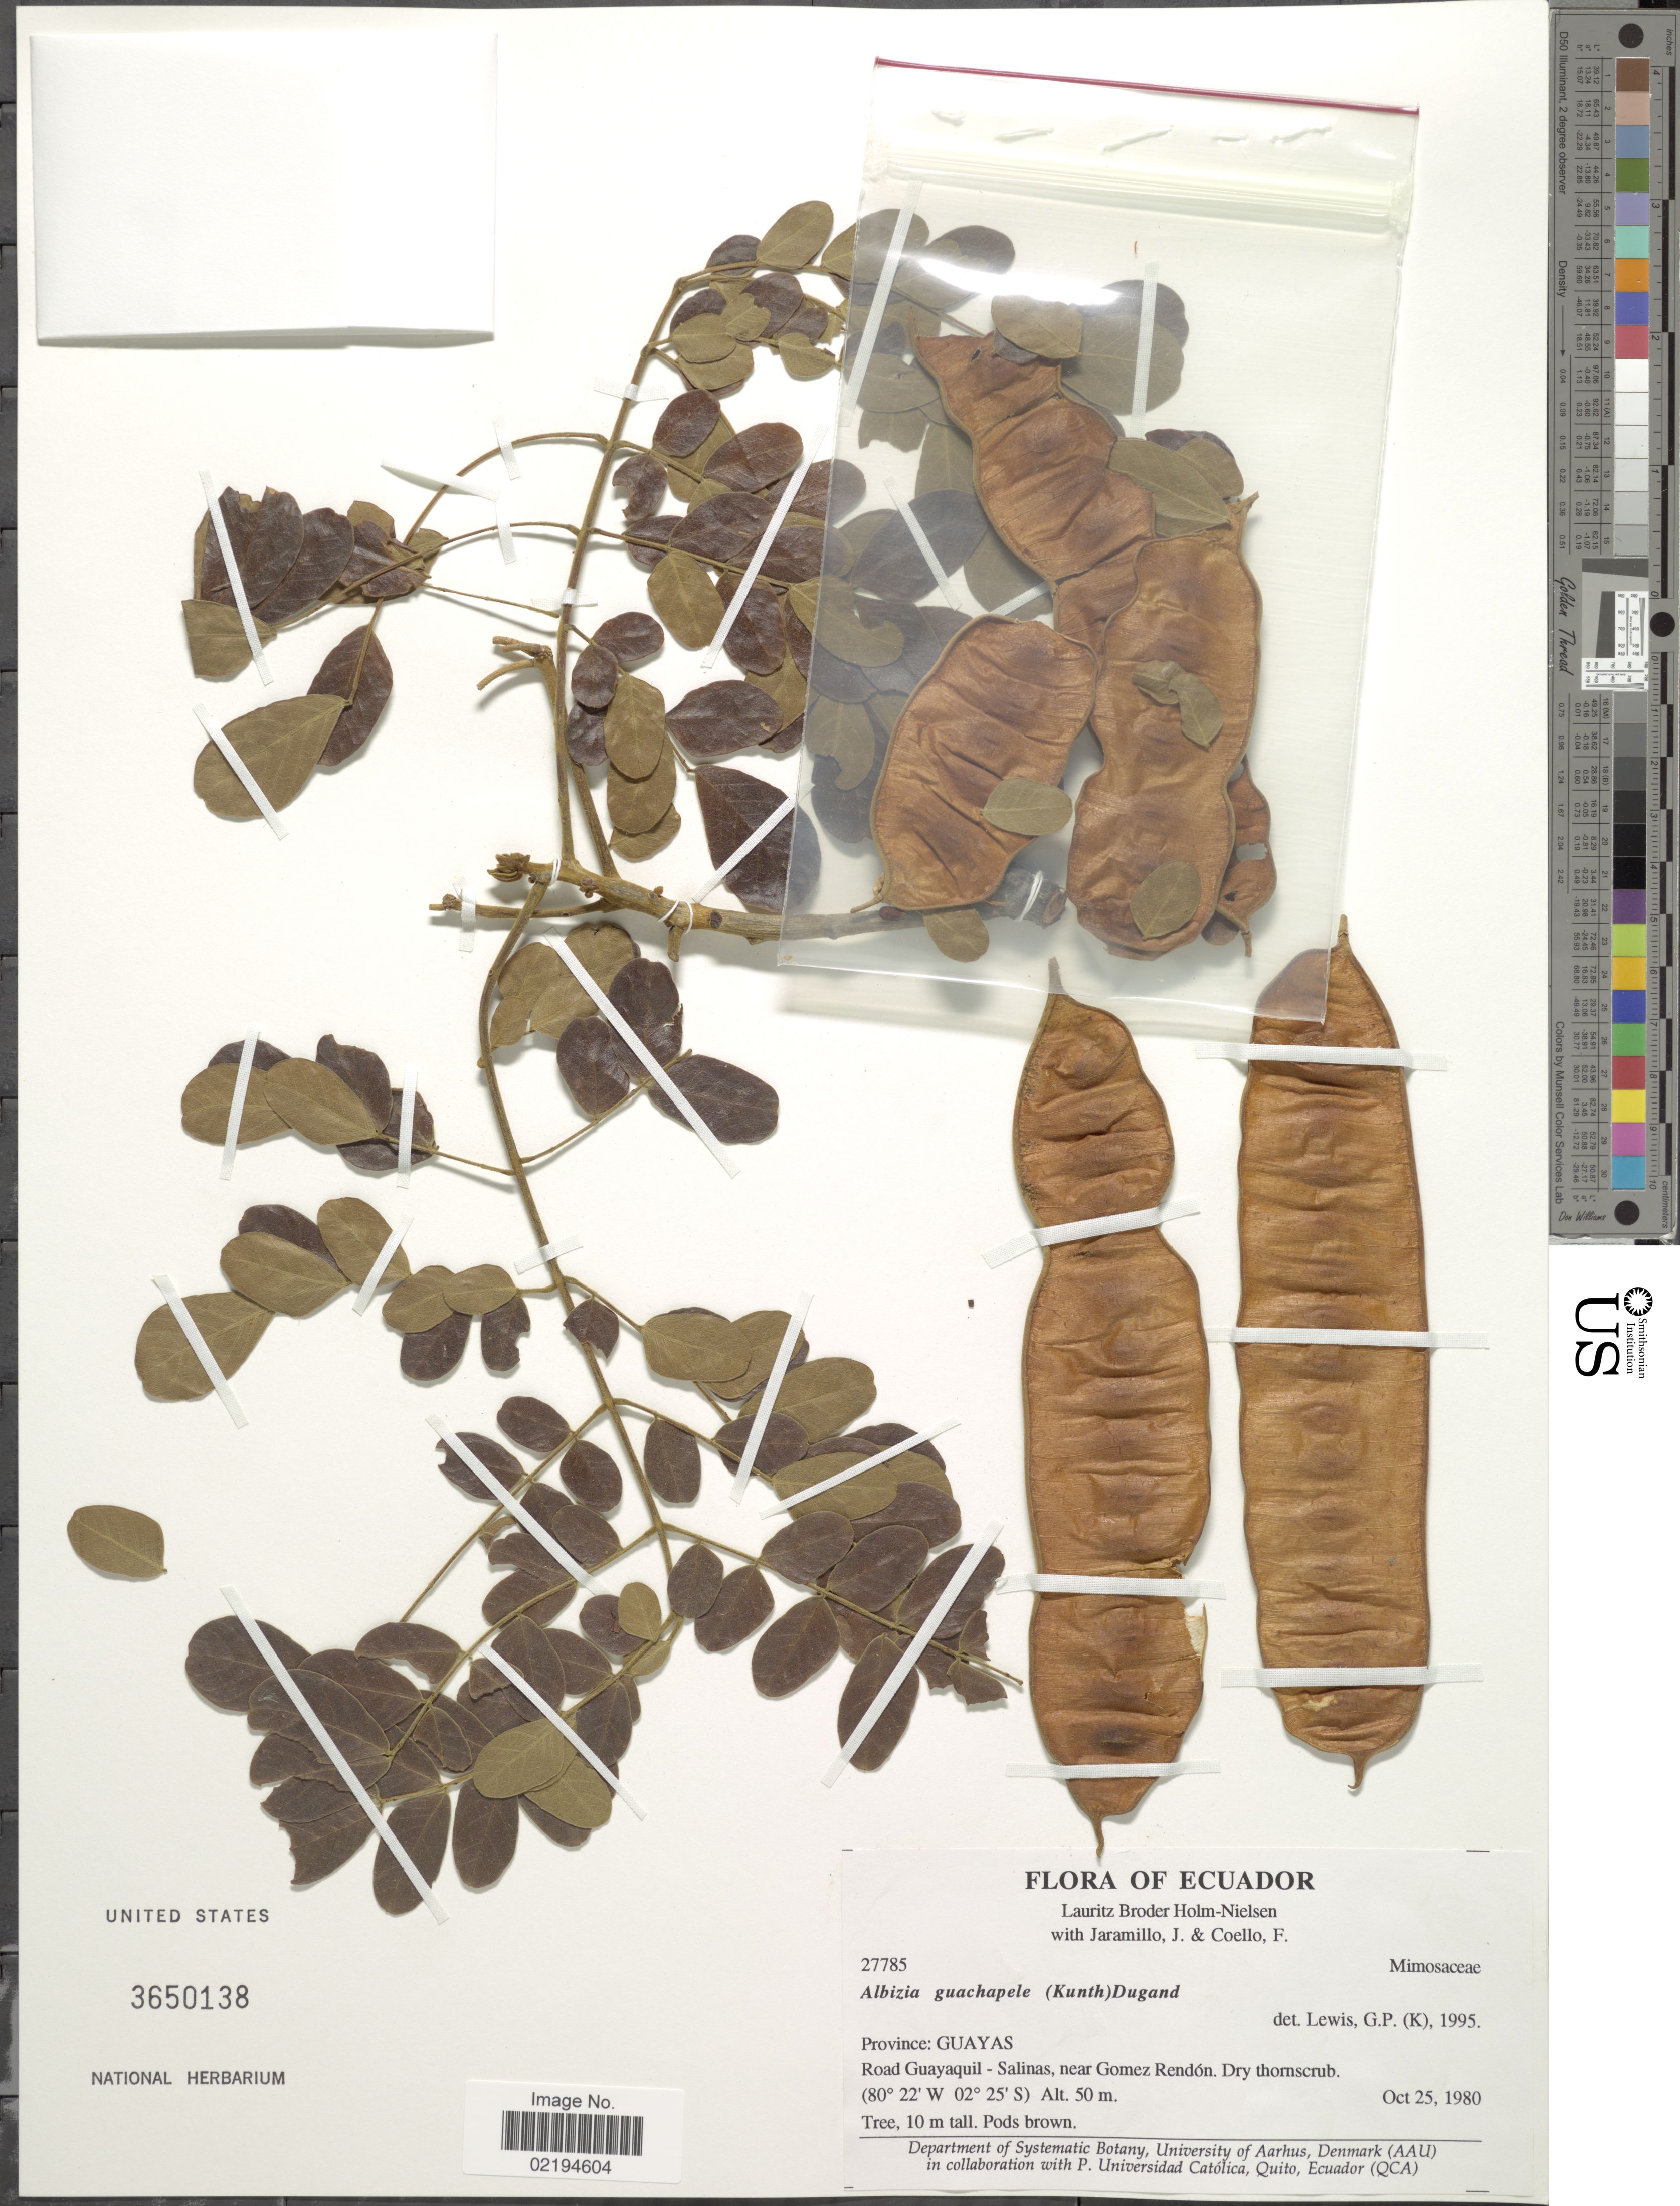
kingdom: Plantae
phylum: Tracheophyta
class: Magnoliopsida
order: Fabales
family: Fabaceae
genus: Pseudosamanea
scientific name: Pseudosamanea guachapele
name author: (Kunth) Harms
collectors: L. B. Holm-Nielsen, J. Jaramillo, J. Coelho & F. Coelho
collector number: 27785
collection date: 1980-10-25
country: Ecuador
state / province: Guayas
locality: Road Guayaquil-Salinas, near Gomes Rendon.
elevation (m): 50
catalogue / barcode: US 3650138